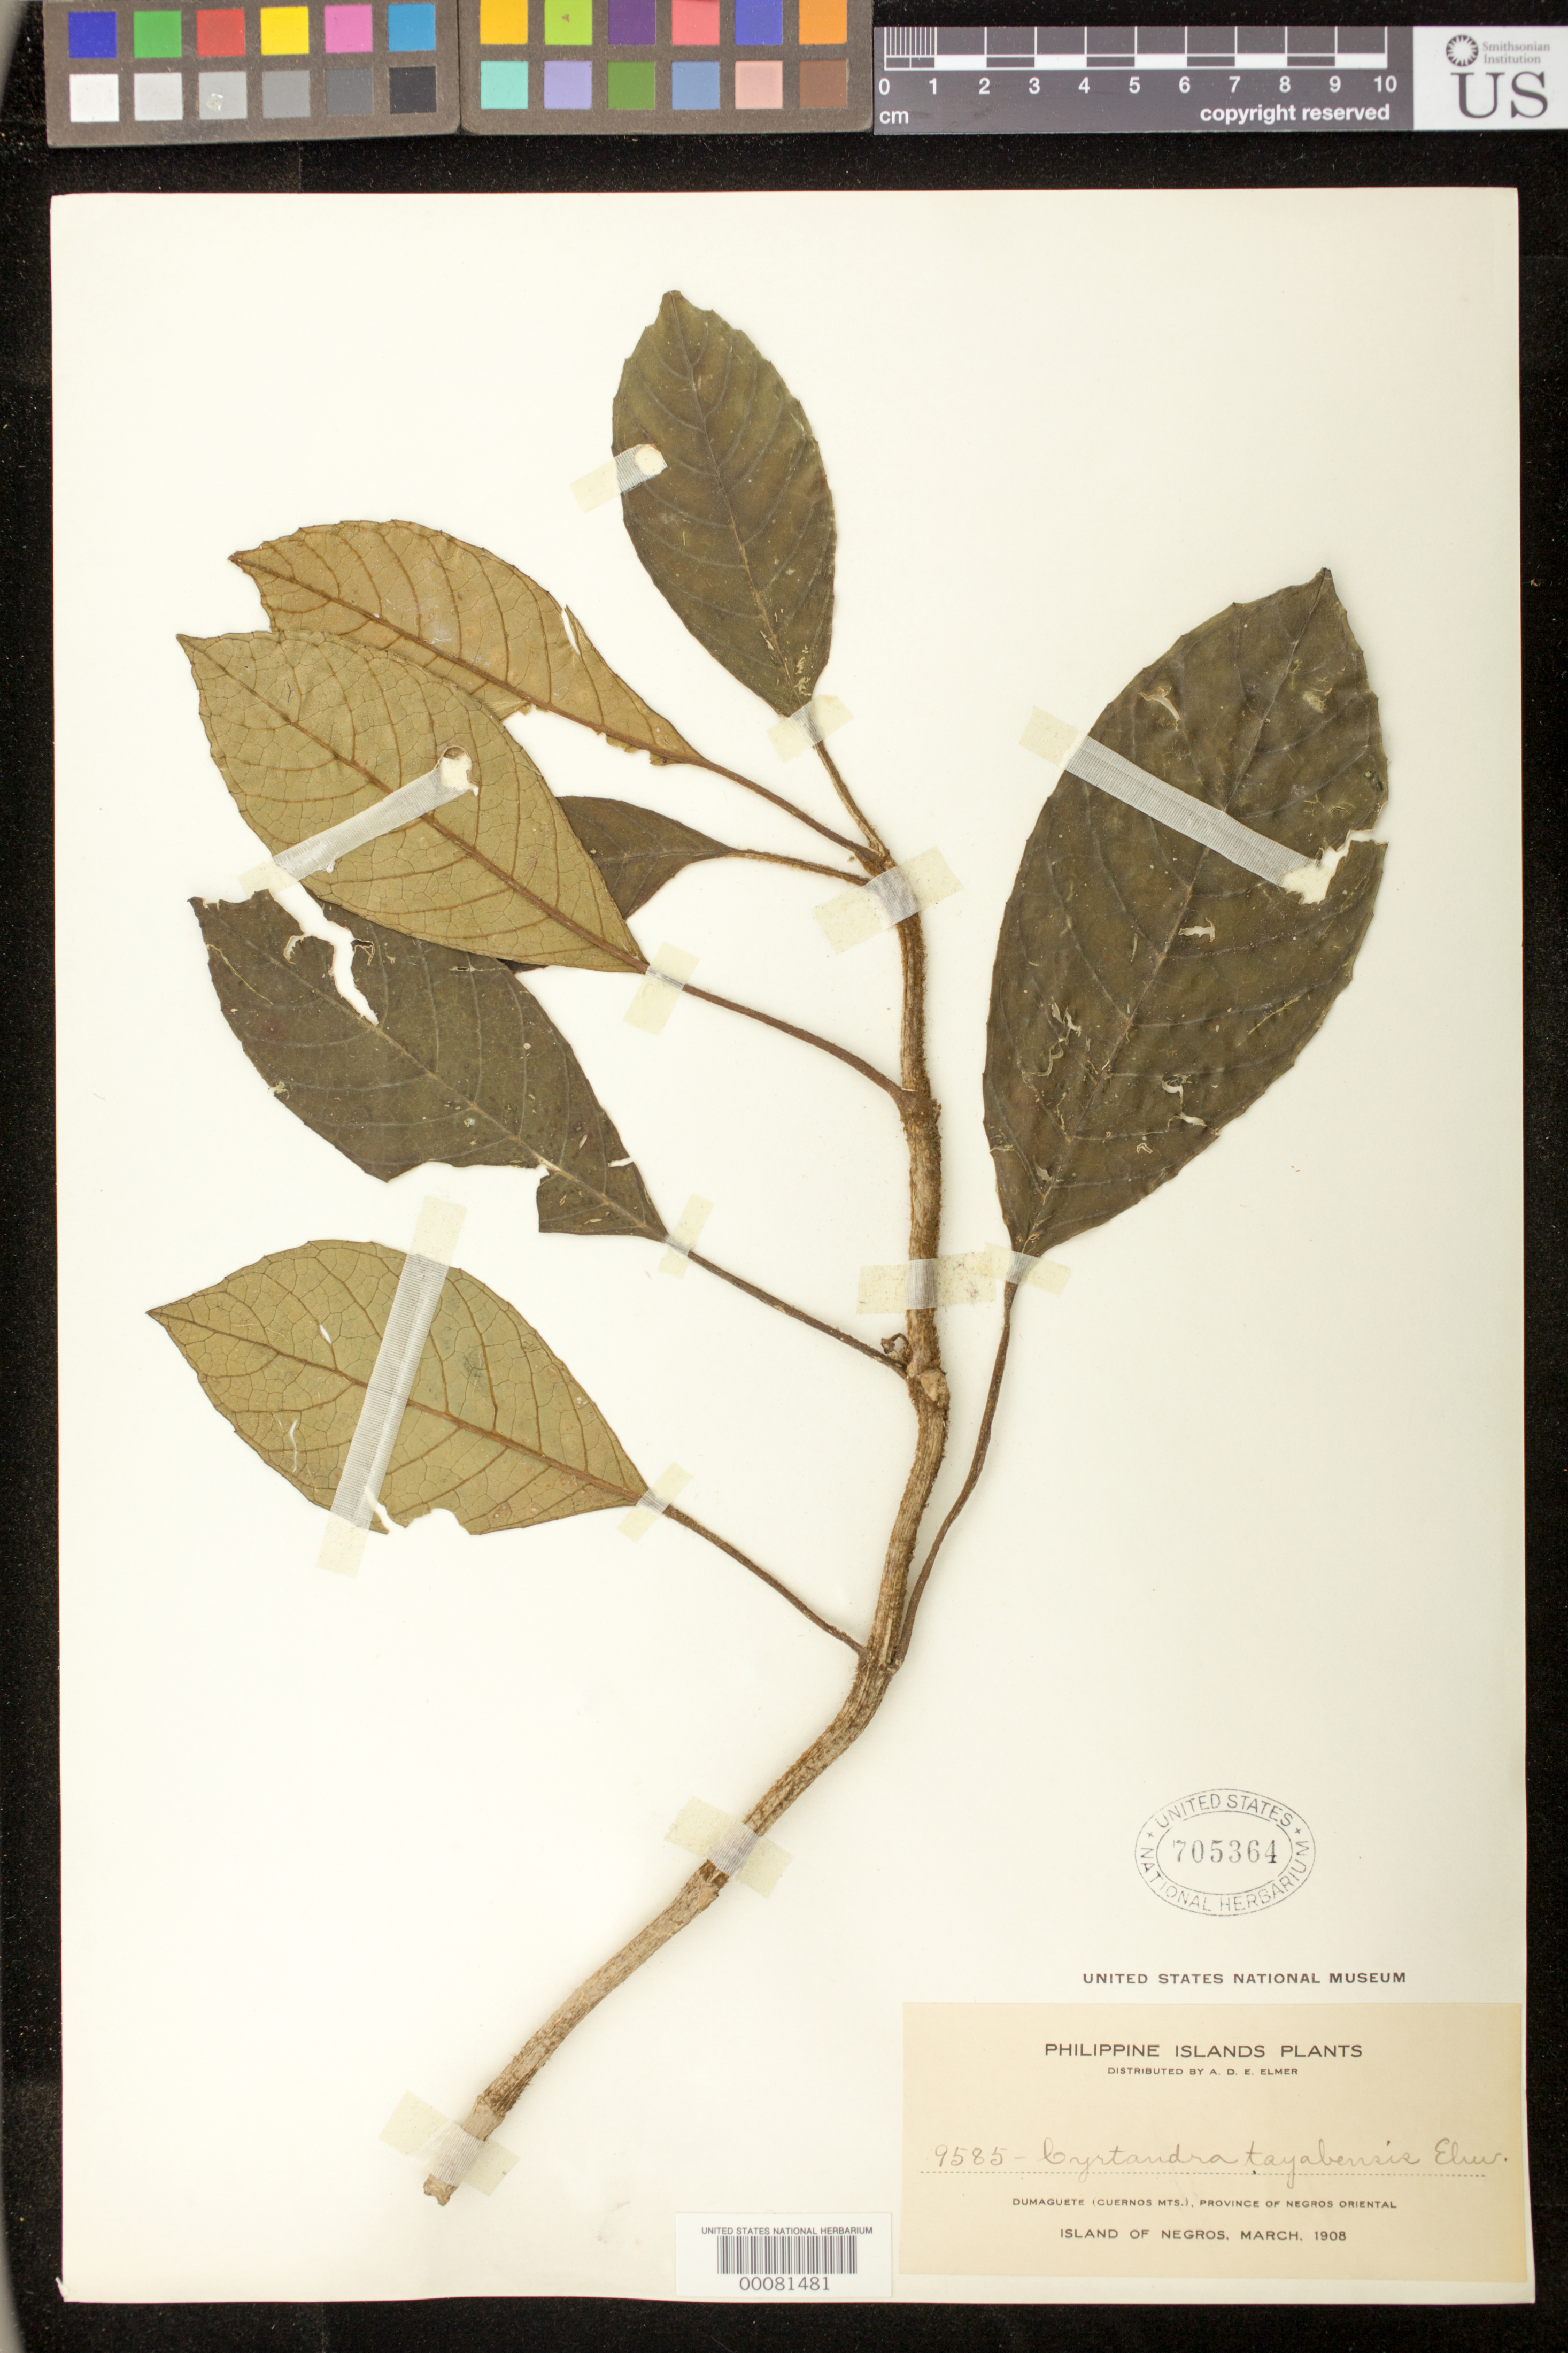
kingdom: Plantae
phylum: Tracheophyta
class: Magnoliopsida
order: Lamiales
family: Gesneriaceae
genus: Cyrtandra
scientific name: Cyrtandra tayabensis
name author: Elmer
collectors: A. D. E. Elmer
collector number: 9585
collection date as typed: Mar 1908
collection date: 1908-03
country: Philippines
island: Negros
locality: Negros oriental, Dumaguete (cuernos mts)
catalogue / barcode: US 705364